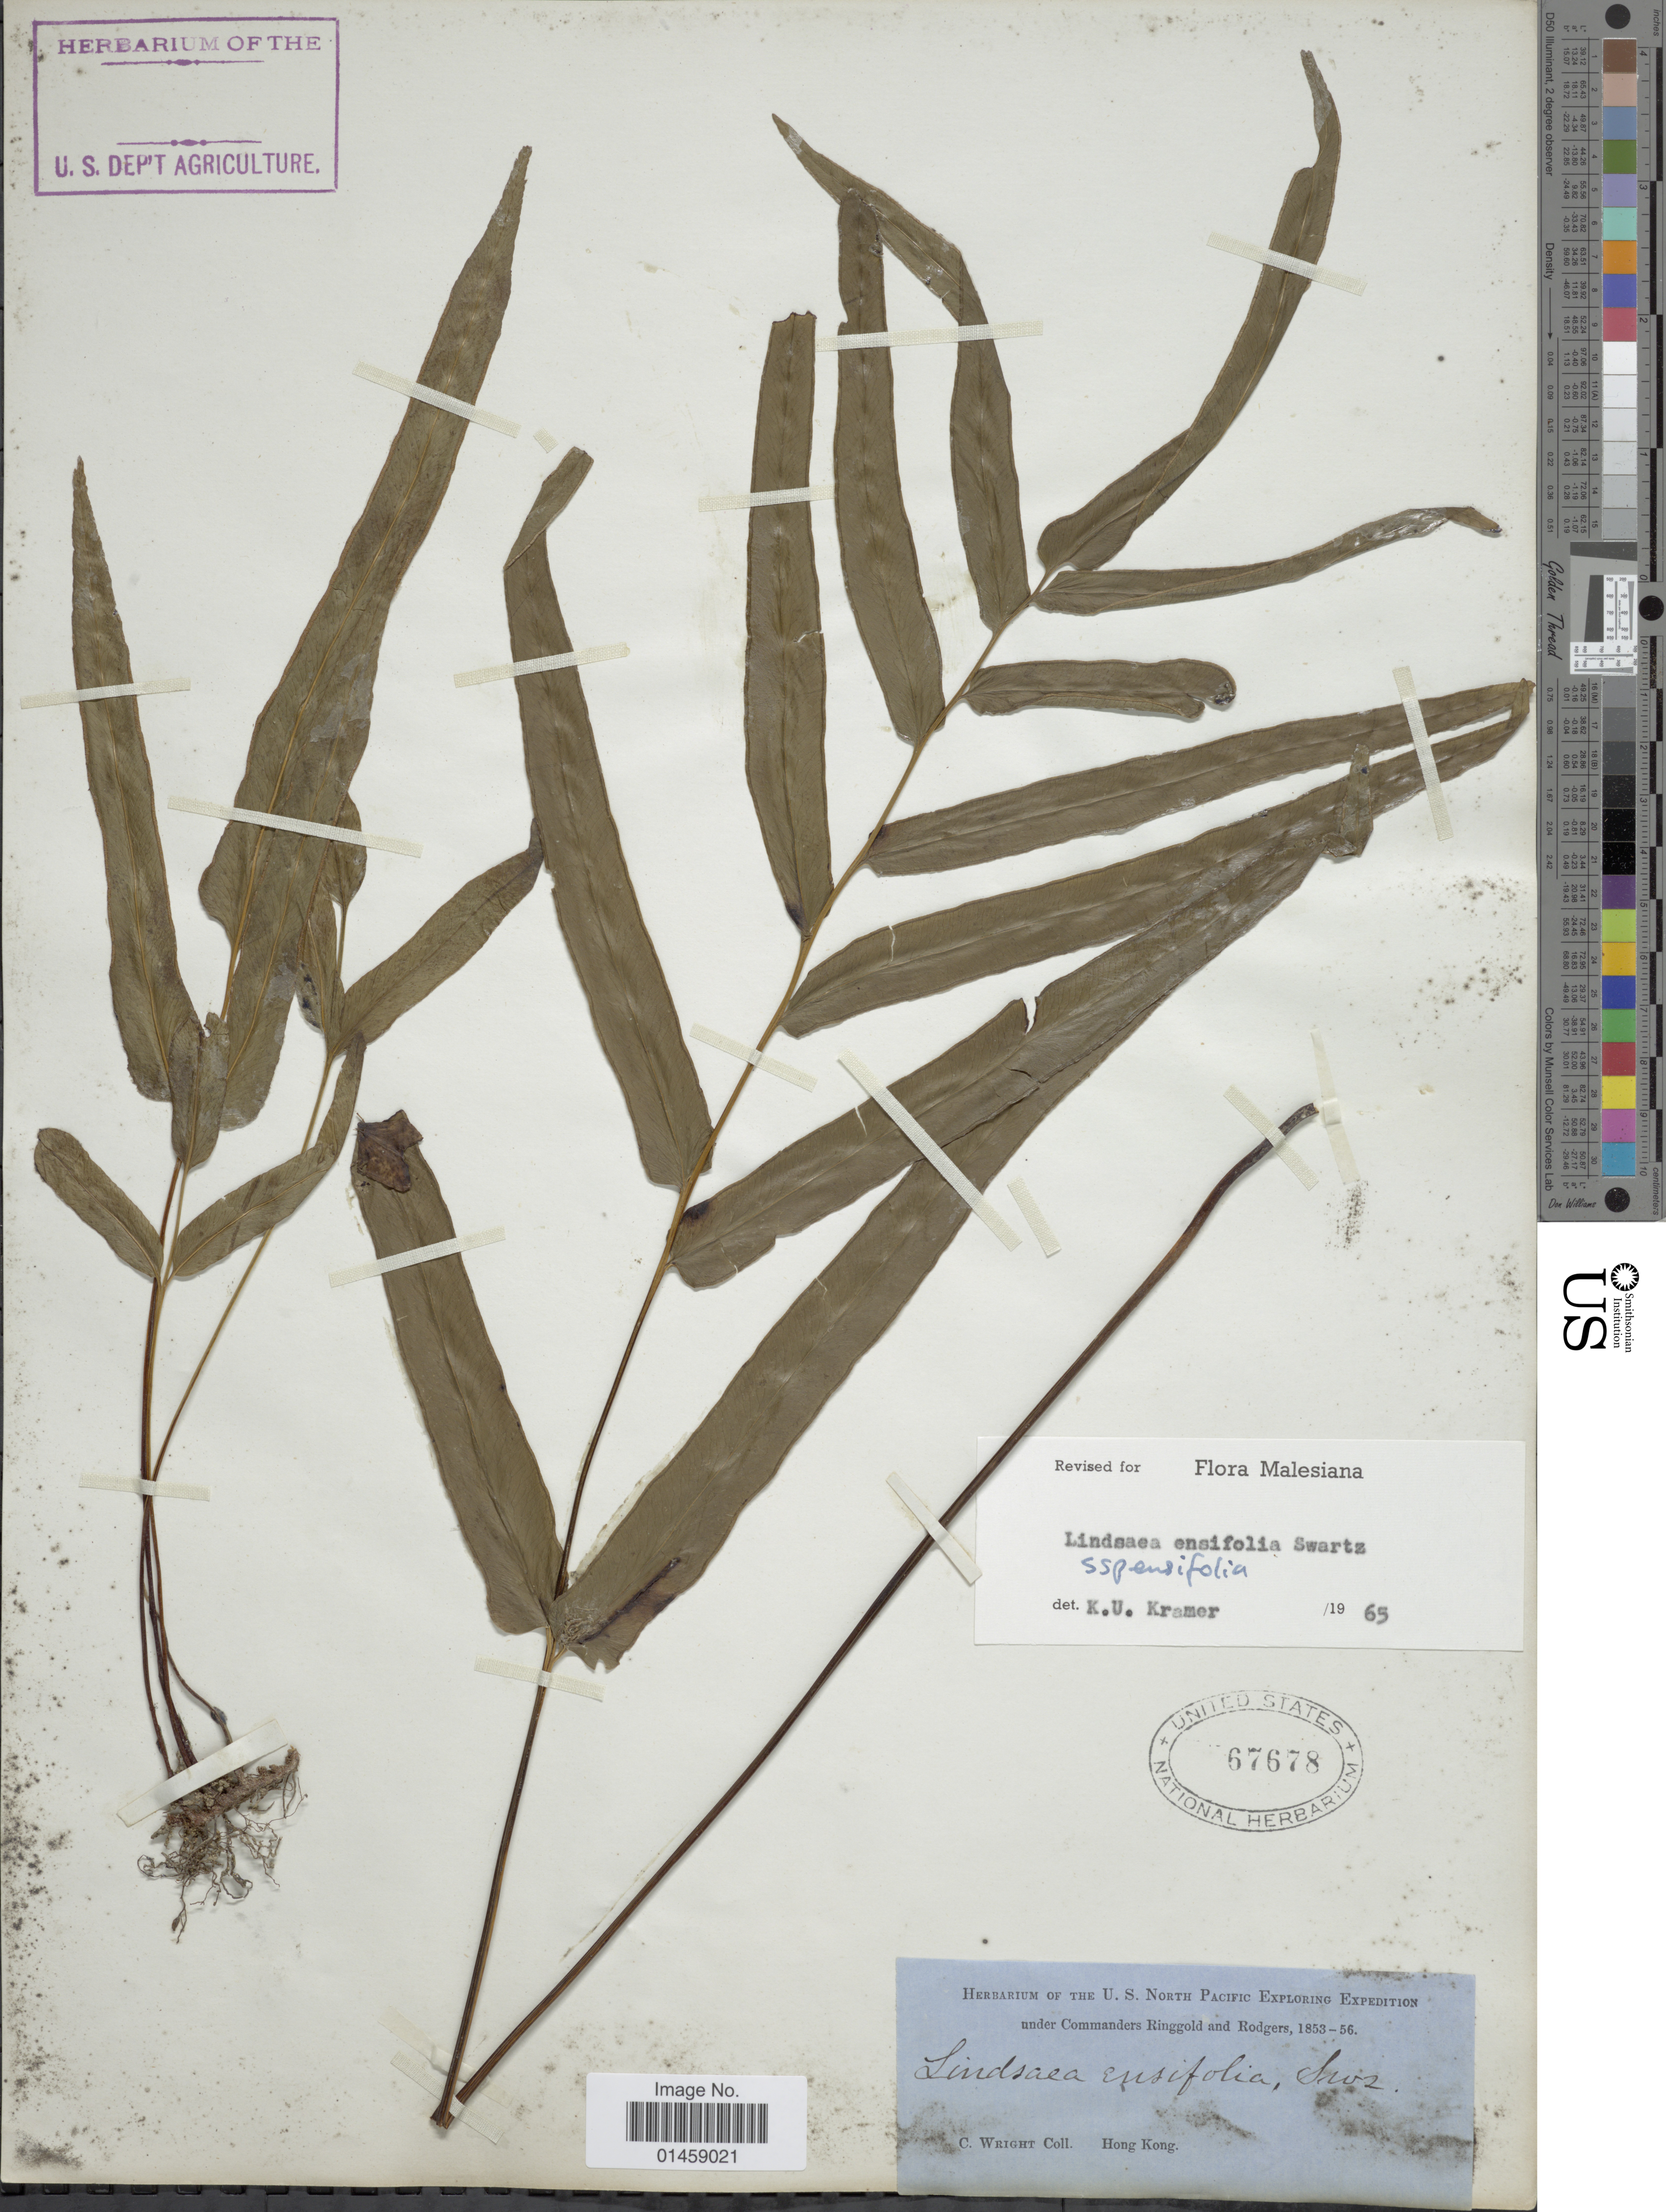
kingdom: Plantae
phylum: Tracheophyta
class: Polypodiopsida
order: Polypodiales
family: Lindsaeaceae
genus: Lindsaea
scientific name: Lindsaea ensifolia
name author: Sw.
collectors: C. Wright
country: China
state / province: Hong Kong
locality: Hong Kong.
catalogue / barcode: US 67678